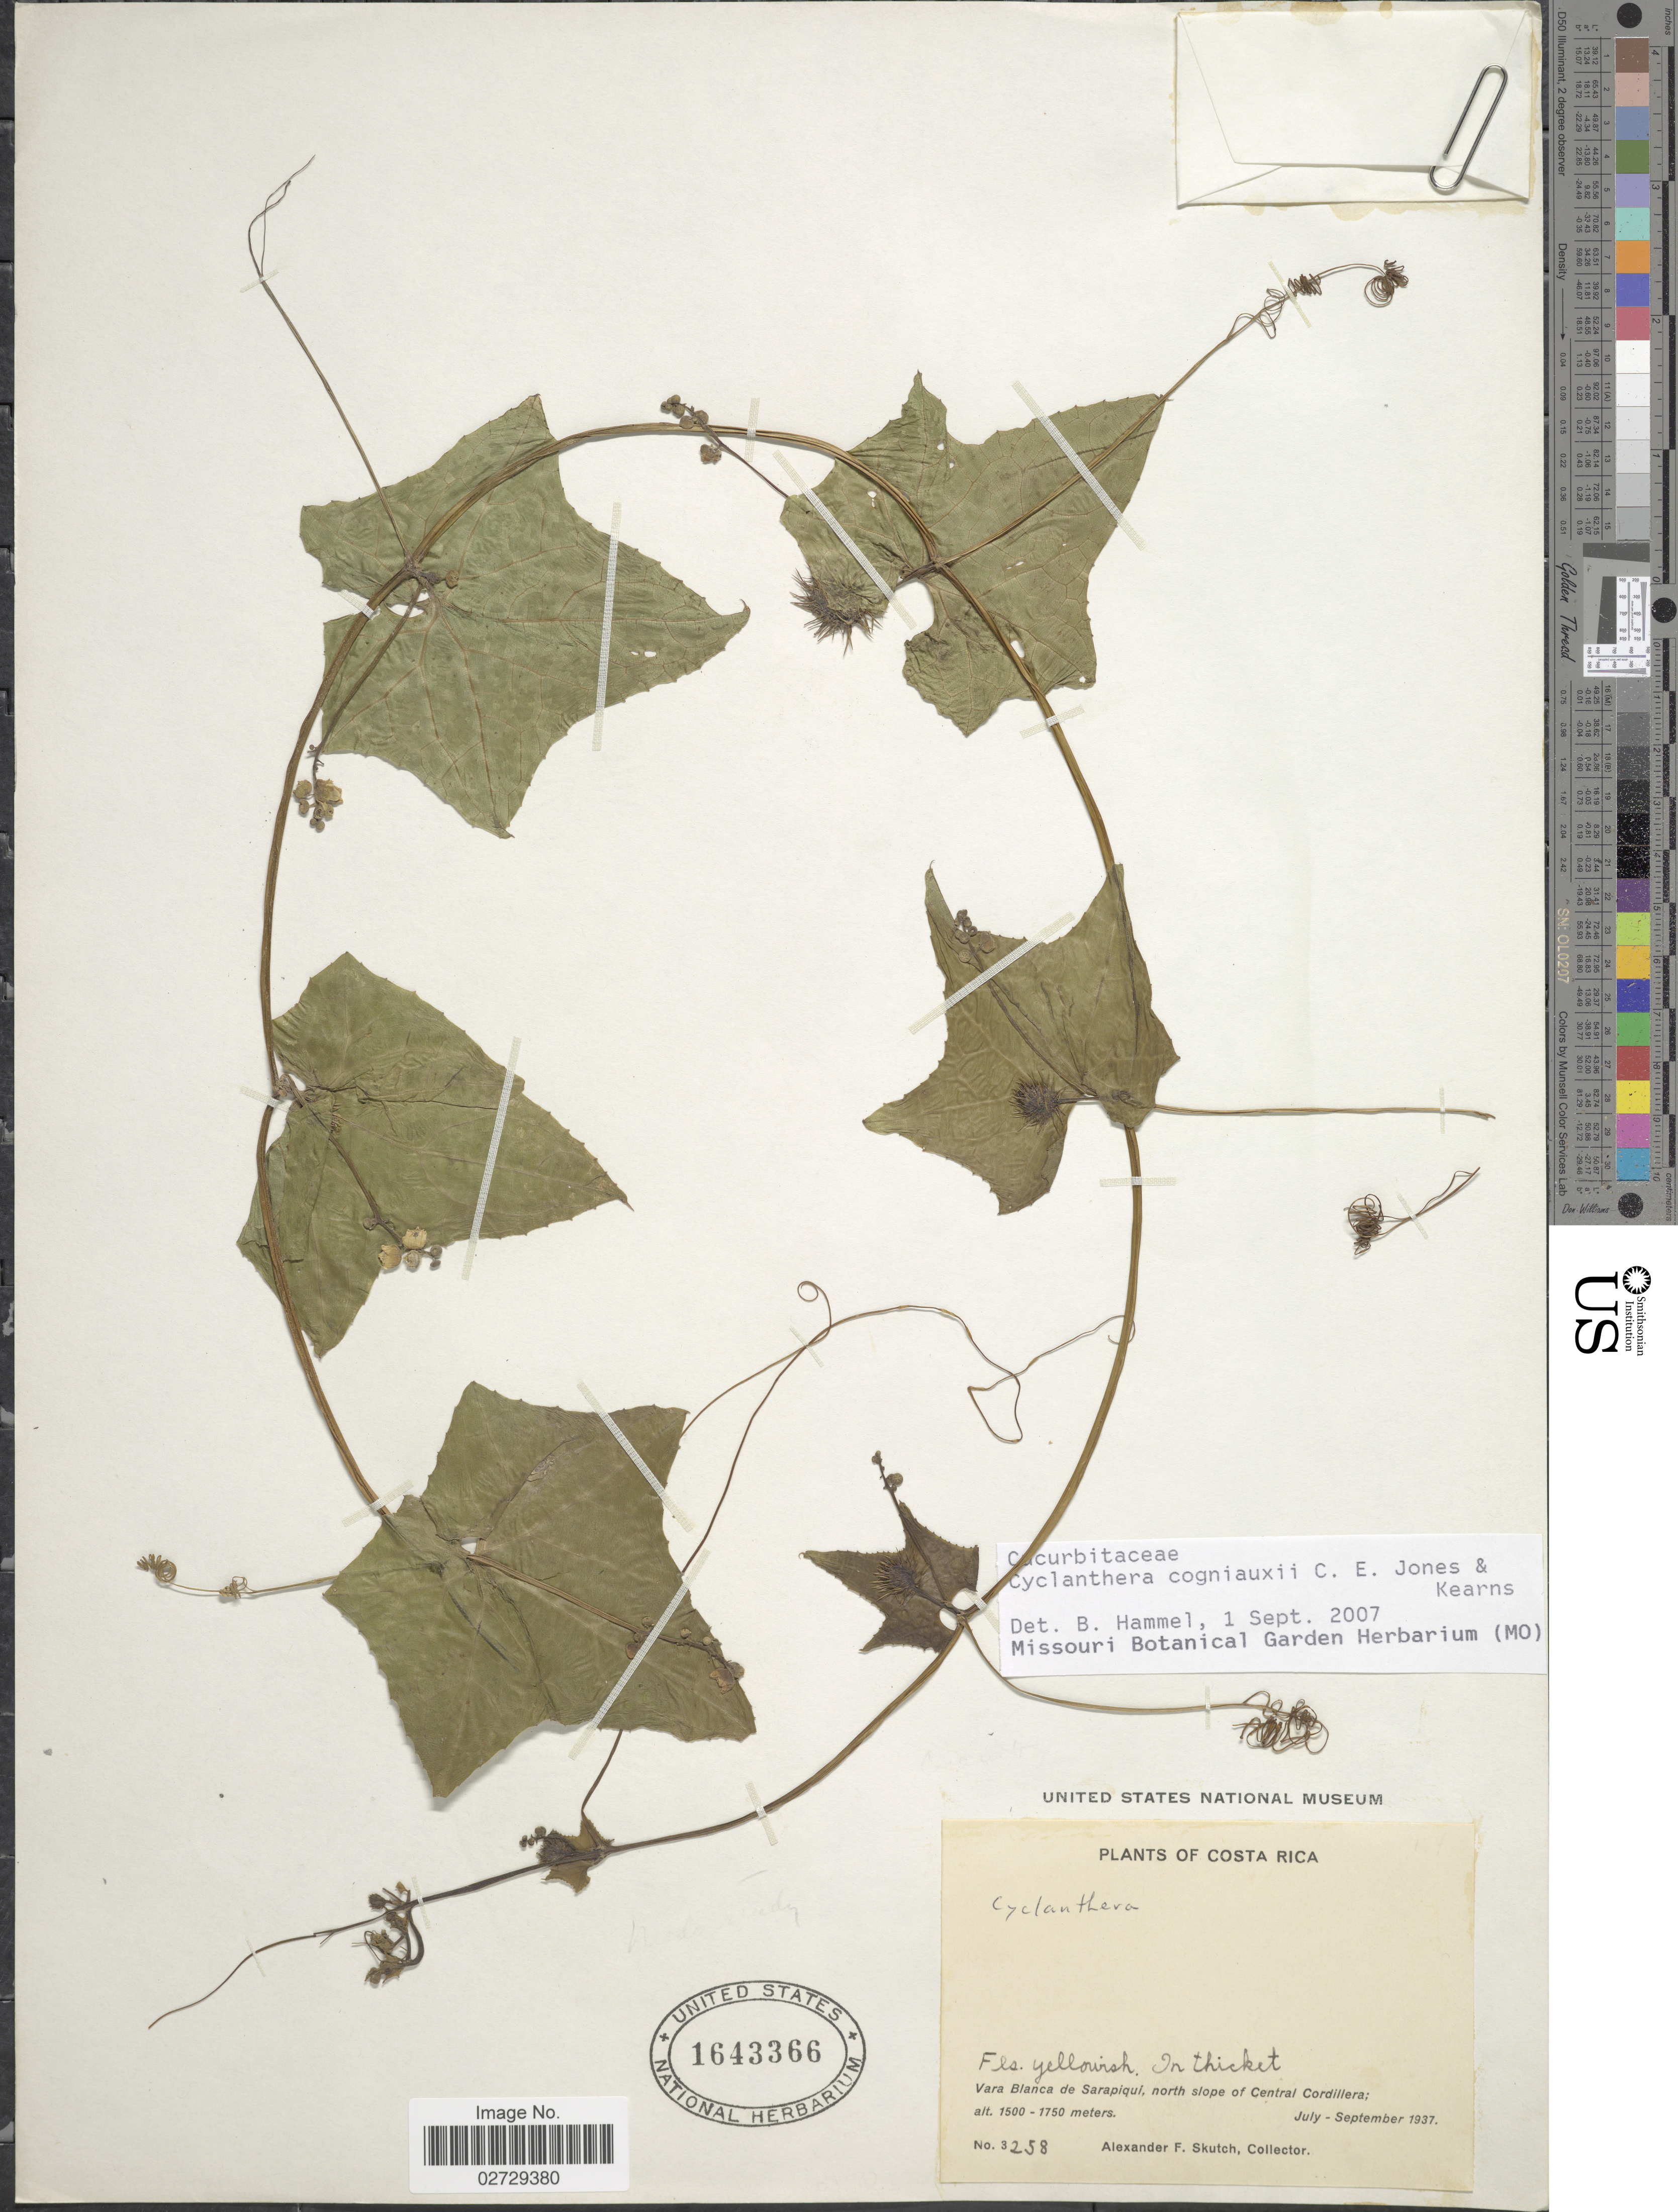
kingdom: Plantae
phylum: Tracheophyta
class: Magnoliopsida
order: Cucurbitales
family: Cucurbitaceae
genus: Cyclanthera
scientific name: Cyclanthera cogniauxii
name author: C.E. Jones & Kearns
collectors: A. F. Skutch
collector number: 3258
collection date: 1937-07/1937-09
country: Costa Rica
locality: Vara Blanca de Sarapiqui, north slope of Central Cordillera.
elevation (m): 1500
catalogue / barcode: US 1643366